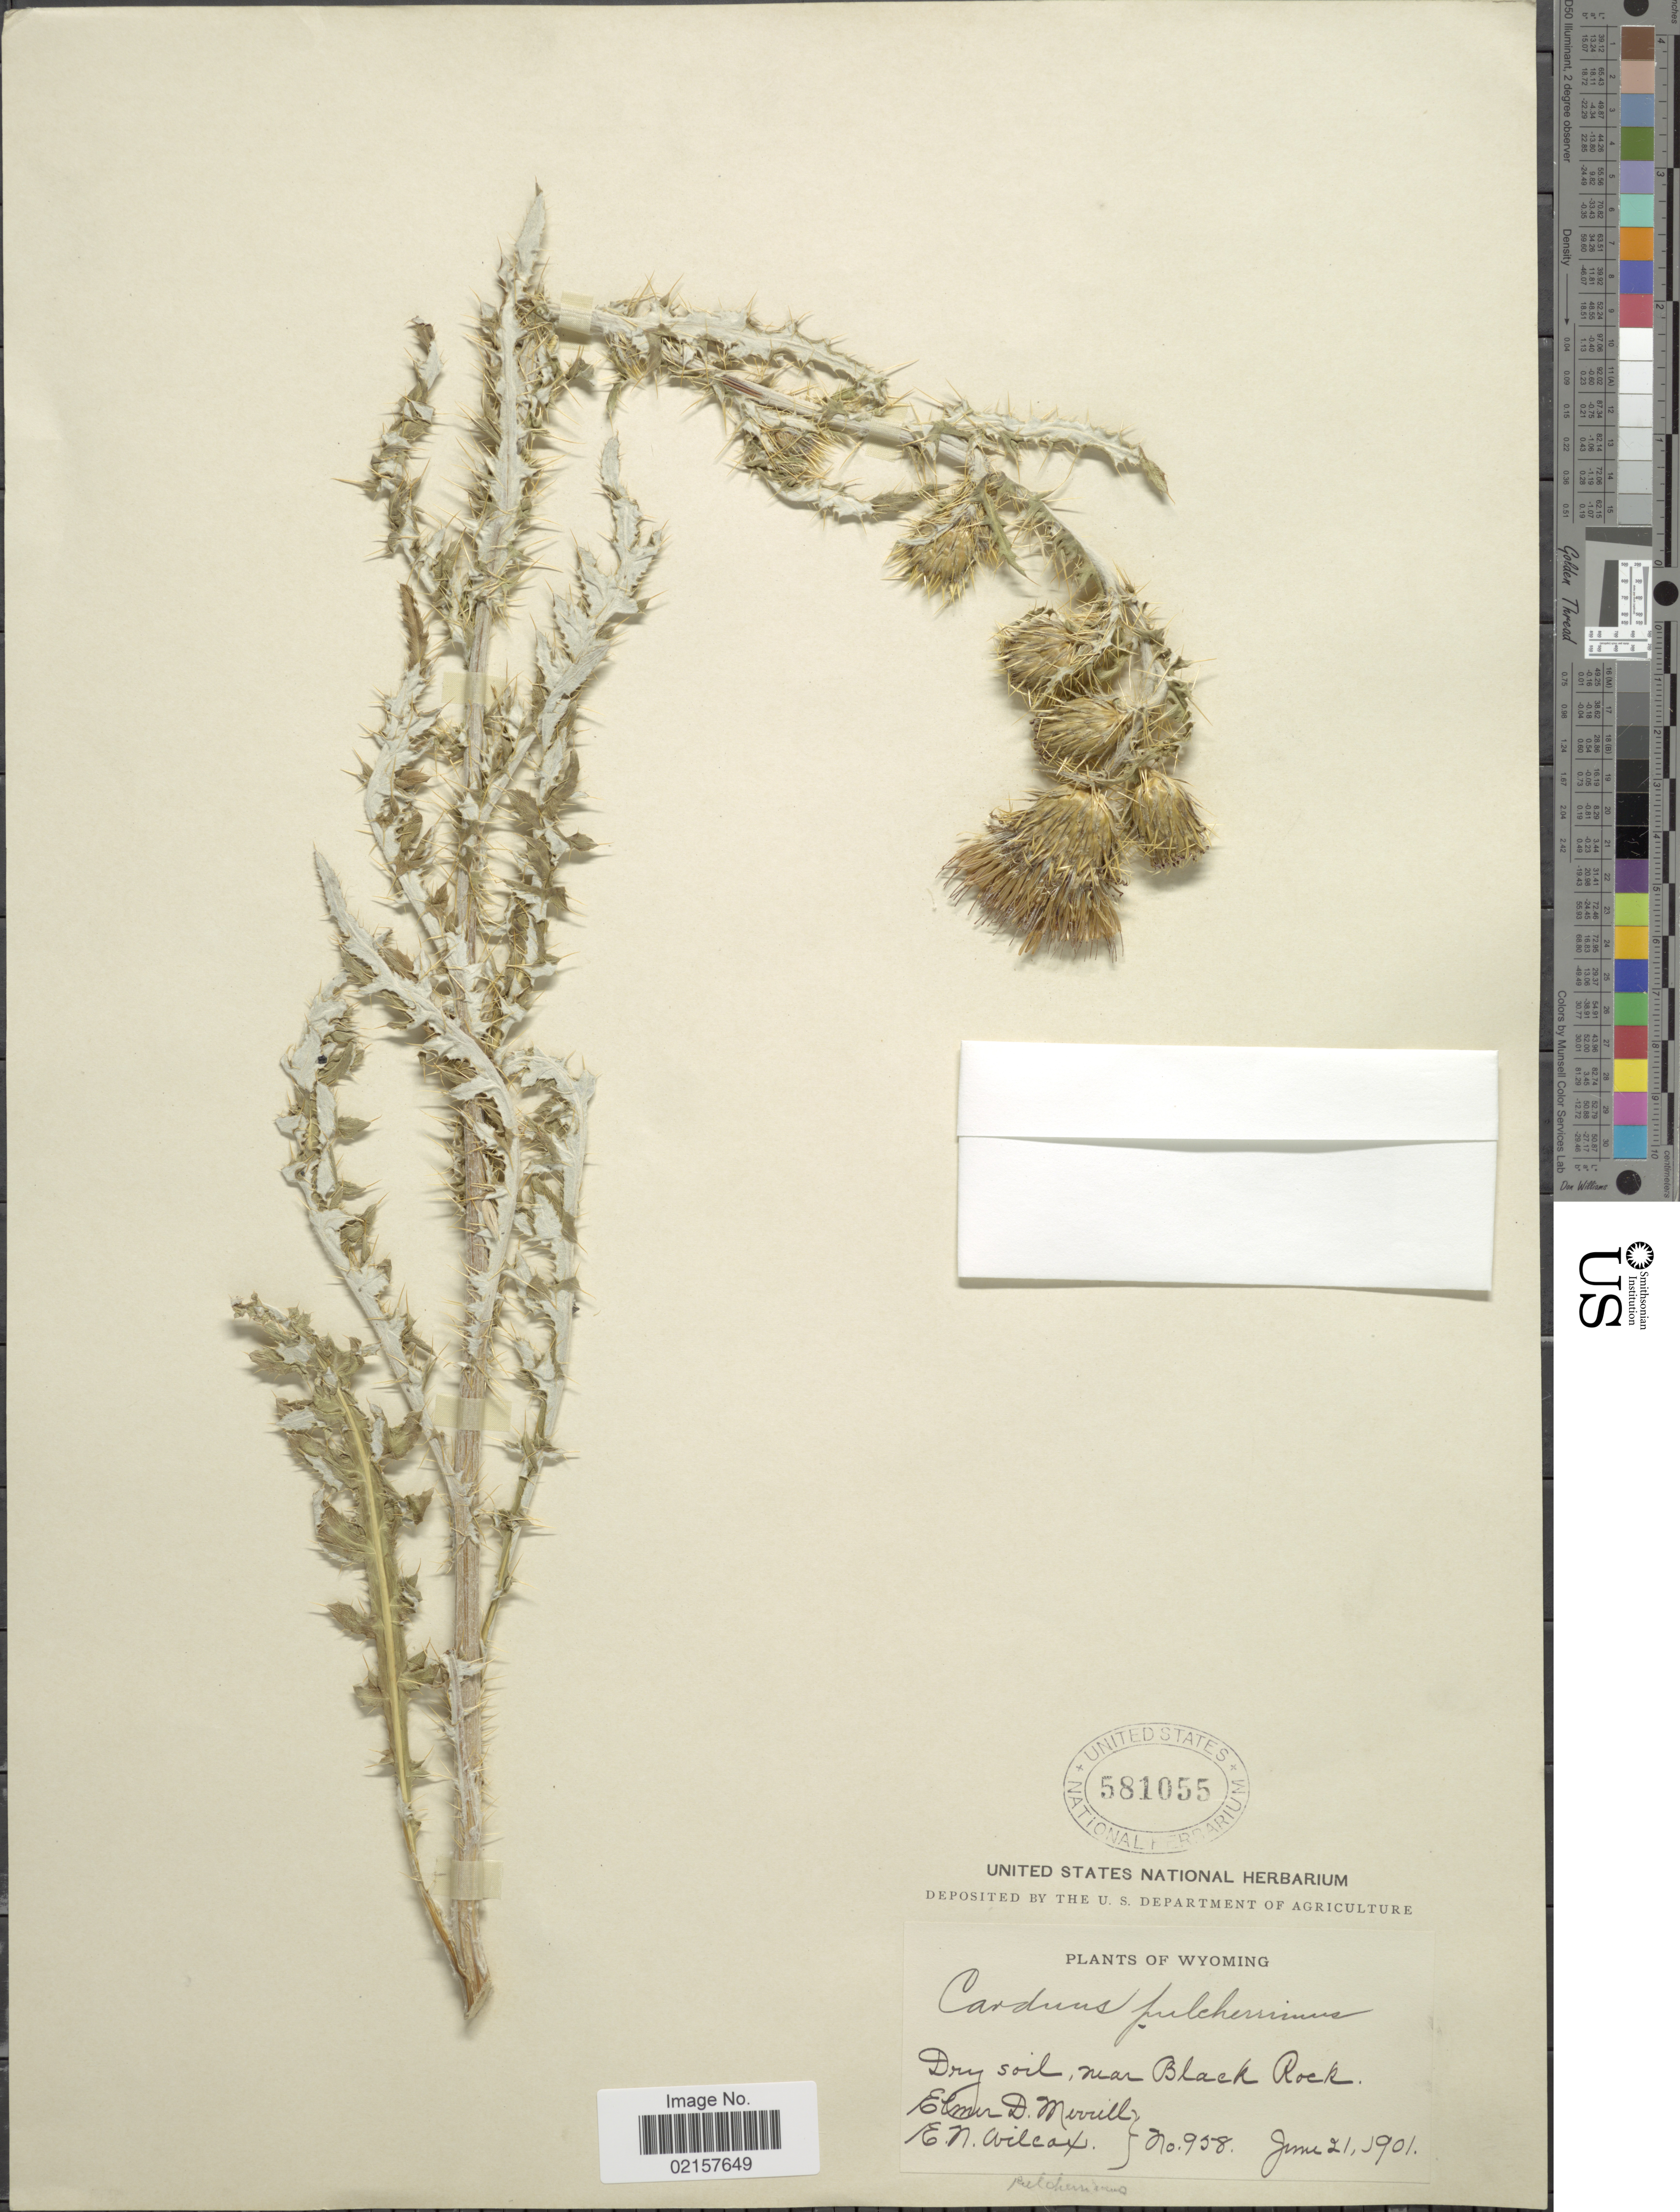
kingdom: Plantae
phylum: Tracheophyta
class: Magnoliopsida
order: Asterales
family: Asteraceae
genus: Cirsium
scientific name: Cirsium pulcherrimum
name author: (Rydb.) K. Schum.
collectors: E. D. Merrill & E. Wilcox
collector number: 958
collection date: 1901-06-21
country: United States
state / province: Wyoming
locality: Dry soil, near Black Rock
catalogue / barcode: US 581055